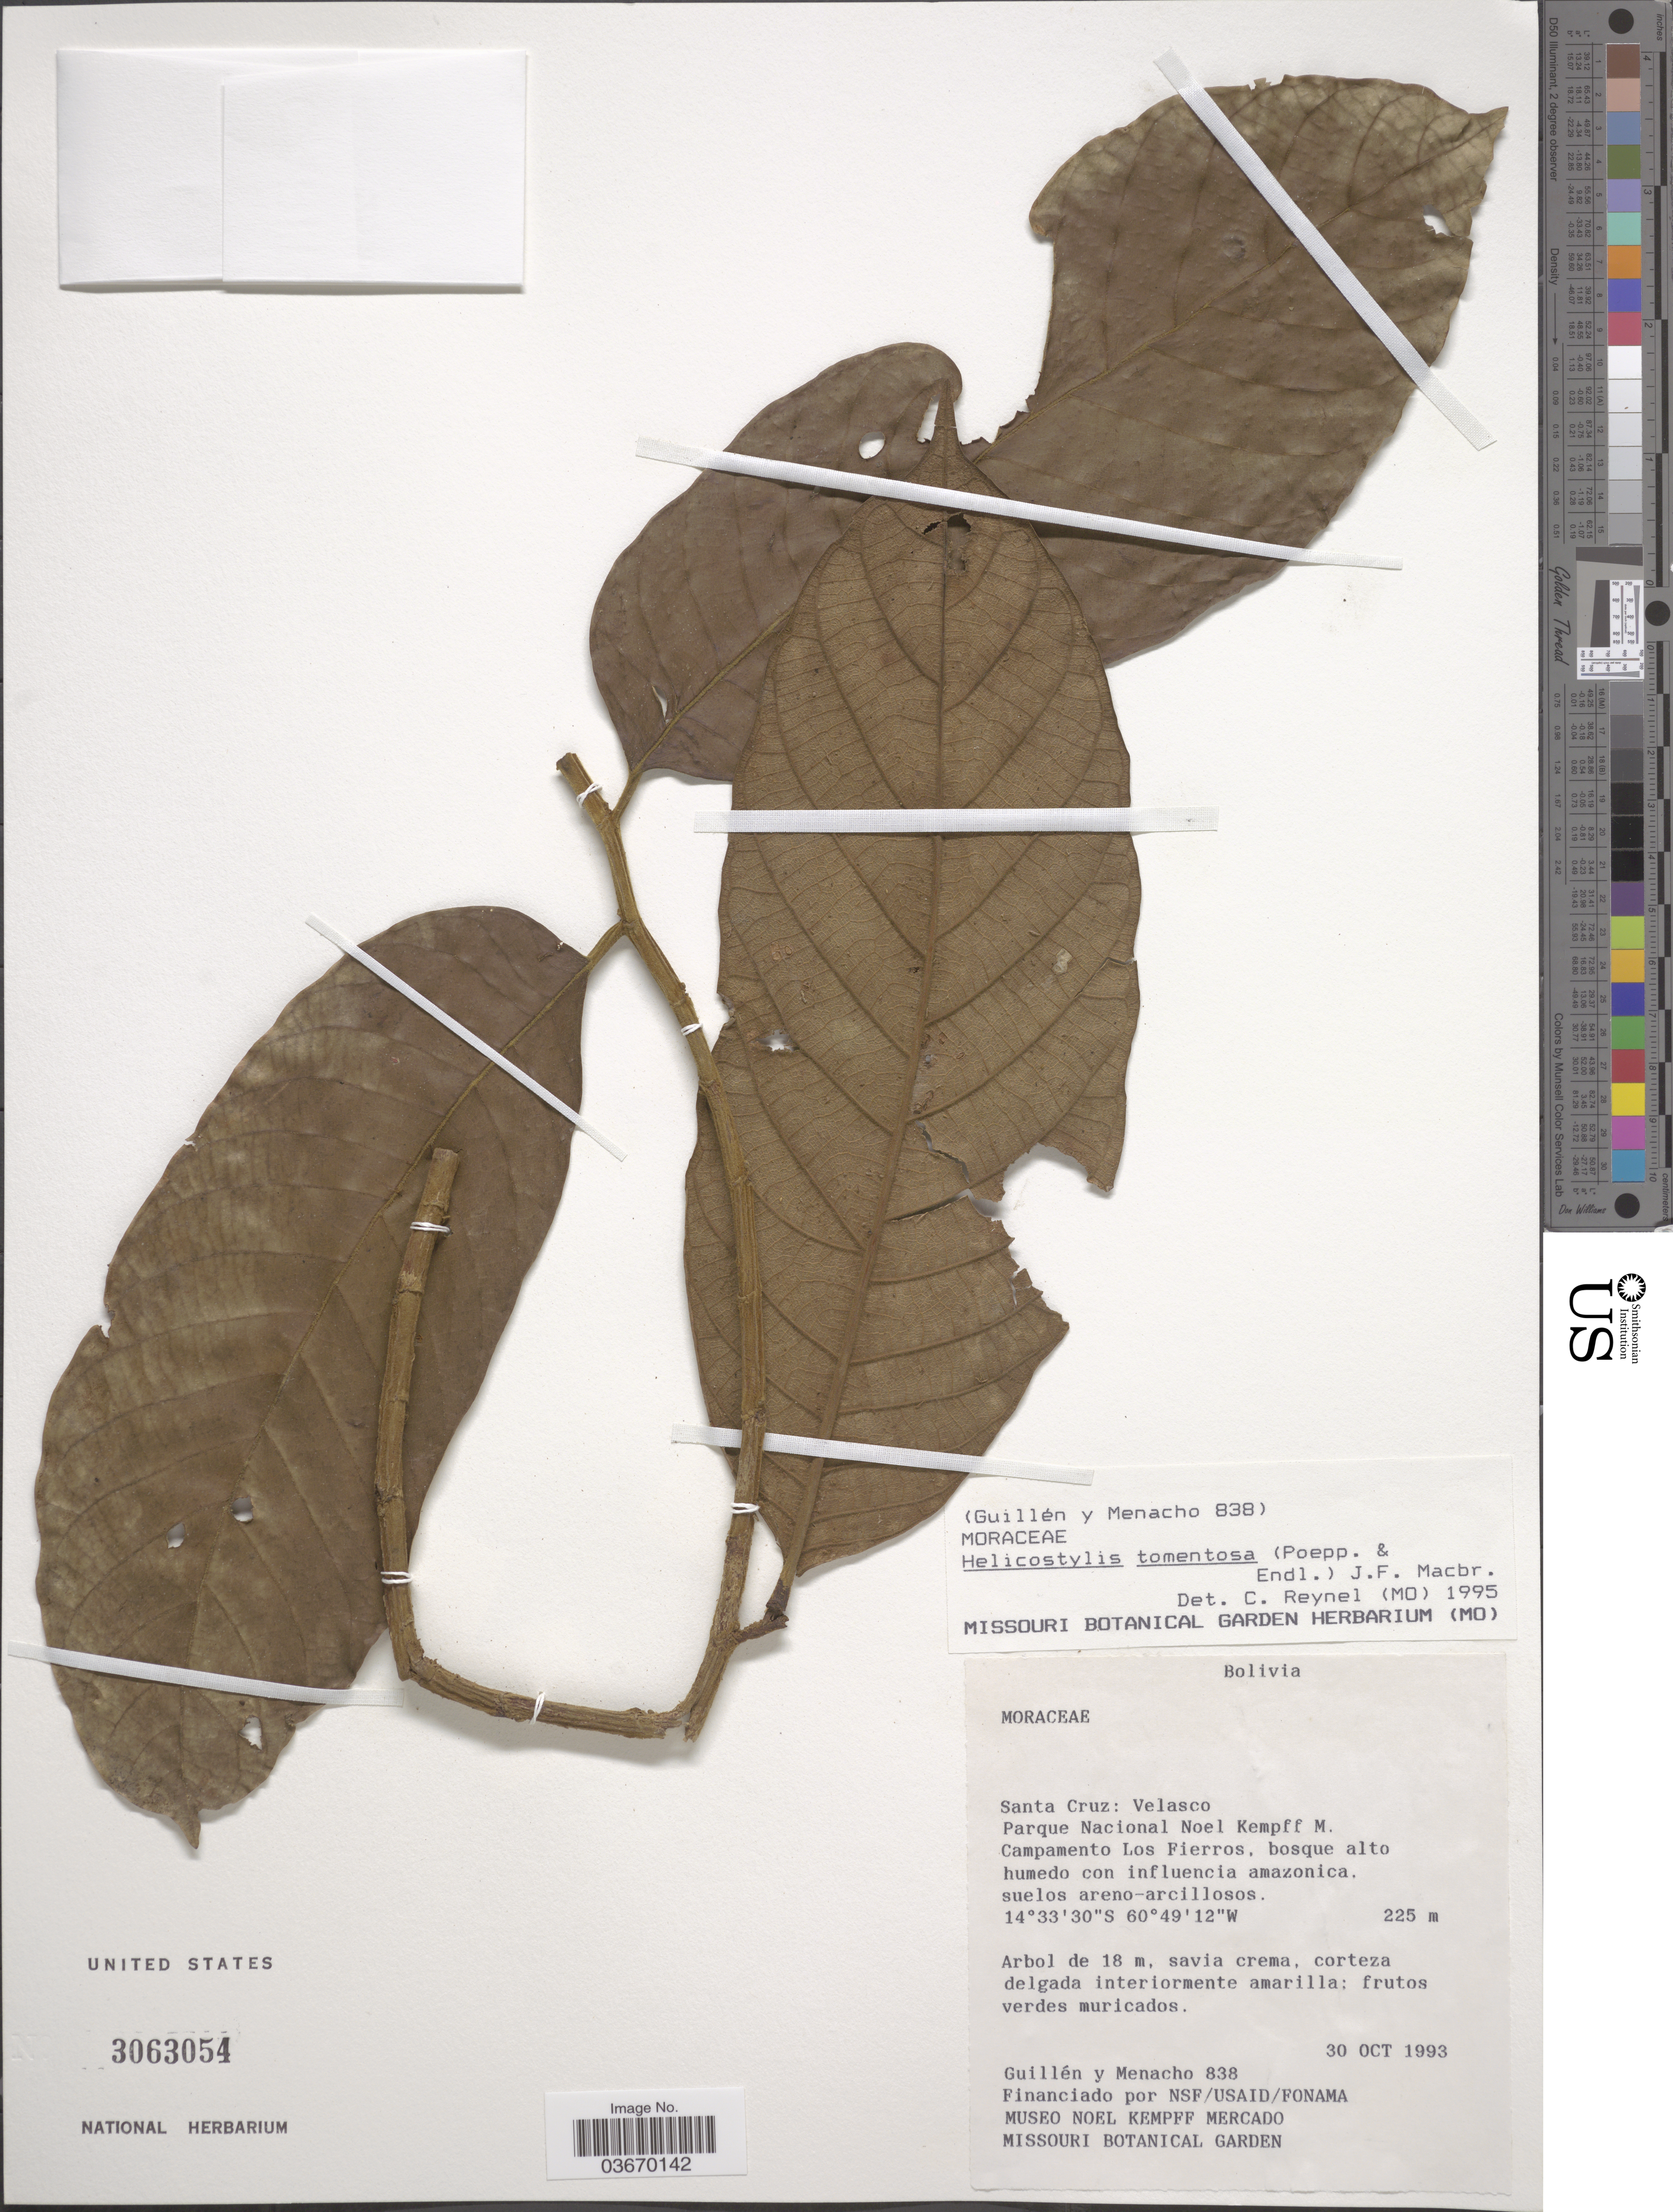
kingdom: Plantae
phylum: Tracheophyta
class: Magnoliopsida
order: Rosales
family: Moraceae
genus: Helicostylis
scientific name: Helicostylis tomentosa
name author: (Poepp. & Endl.) Rusby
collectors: -- Guillen & Menacho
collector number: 838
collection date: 1993-10-30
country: Bolivia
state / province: Santa Cruz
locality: Velasco. Parque Nacional Noel Kempff M. Campamento Los Fierros.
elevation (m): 225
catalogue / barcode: US 3063054